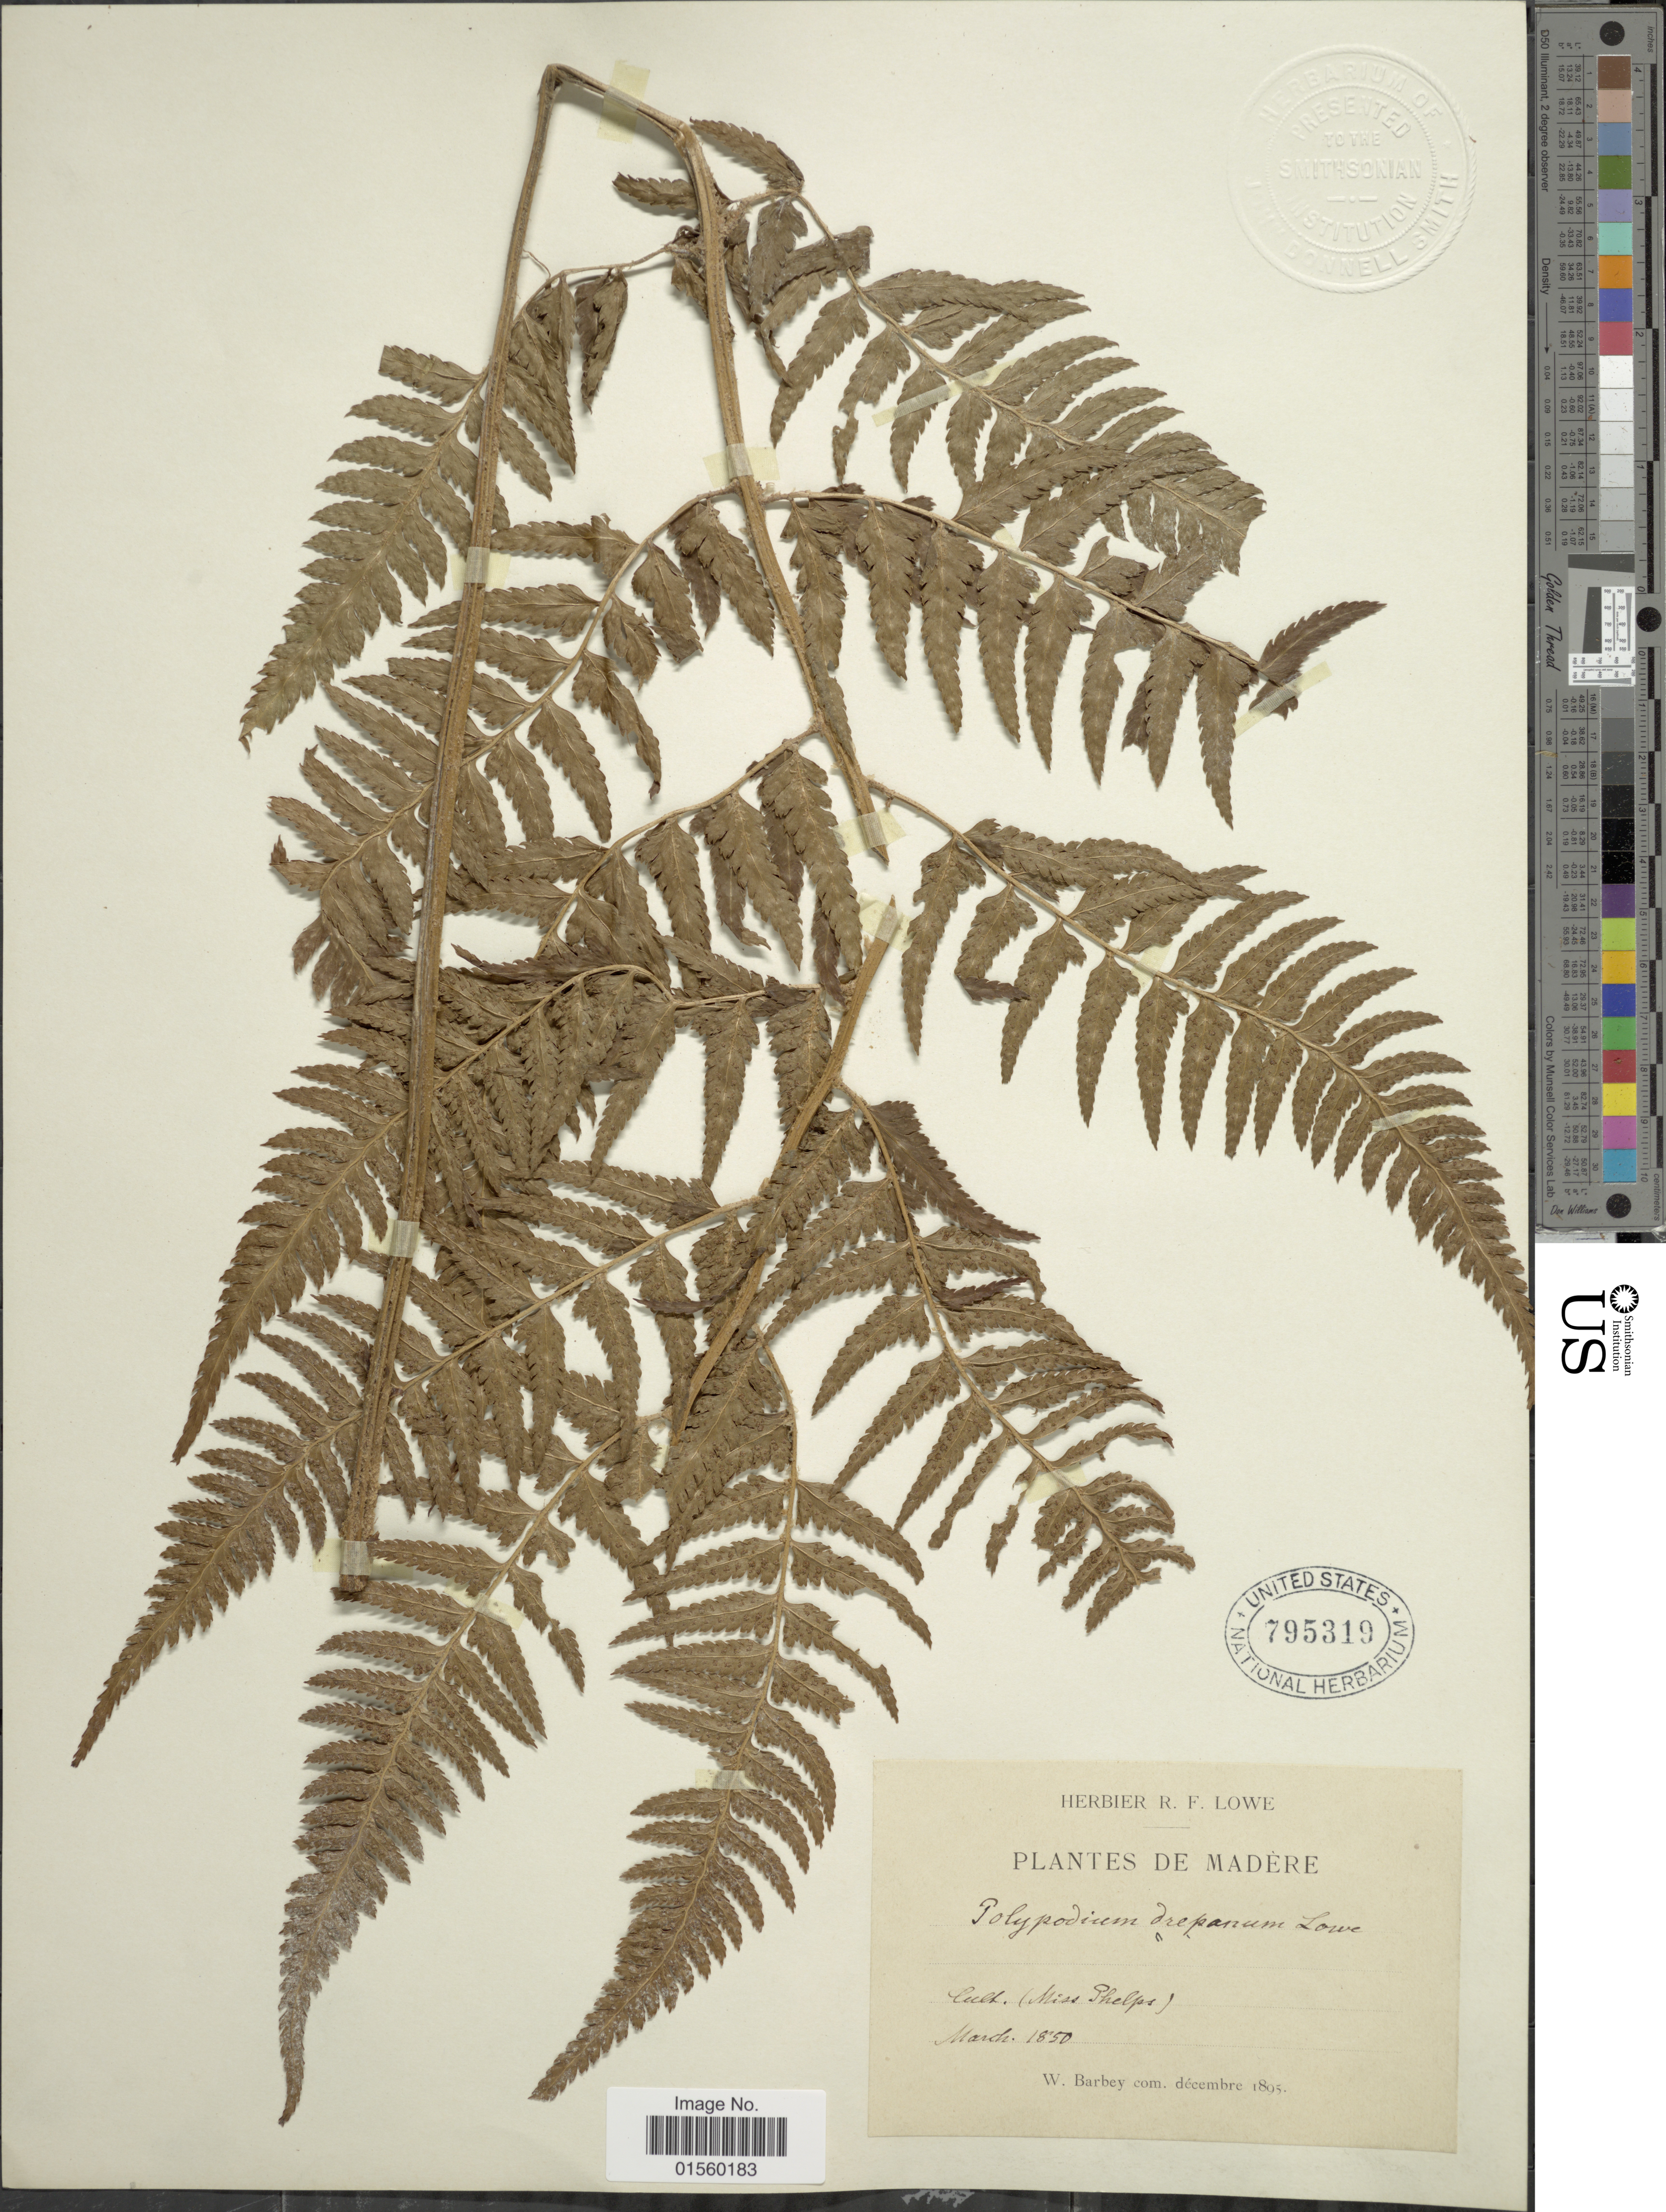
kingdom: Plantae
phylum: Tracheophyta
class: Polypodiopsida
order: Polypodiales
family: Dryopteridaceae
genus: Polystichum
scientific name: Polystichum drepanum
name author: (Sw.) C. Presl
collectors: Phelps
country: Portugal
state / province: Madeira (Aut. Reg.)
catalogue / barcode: US 795319